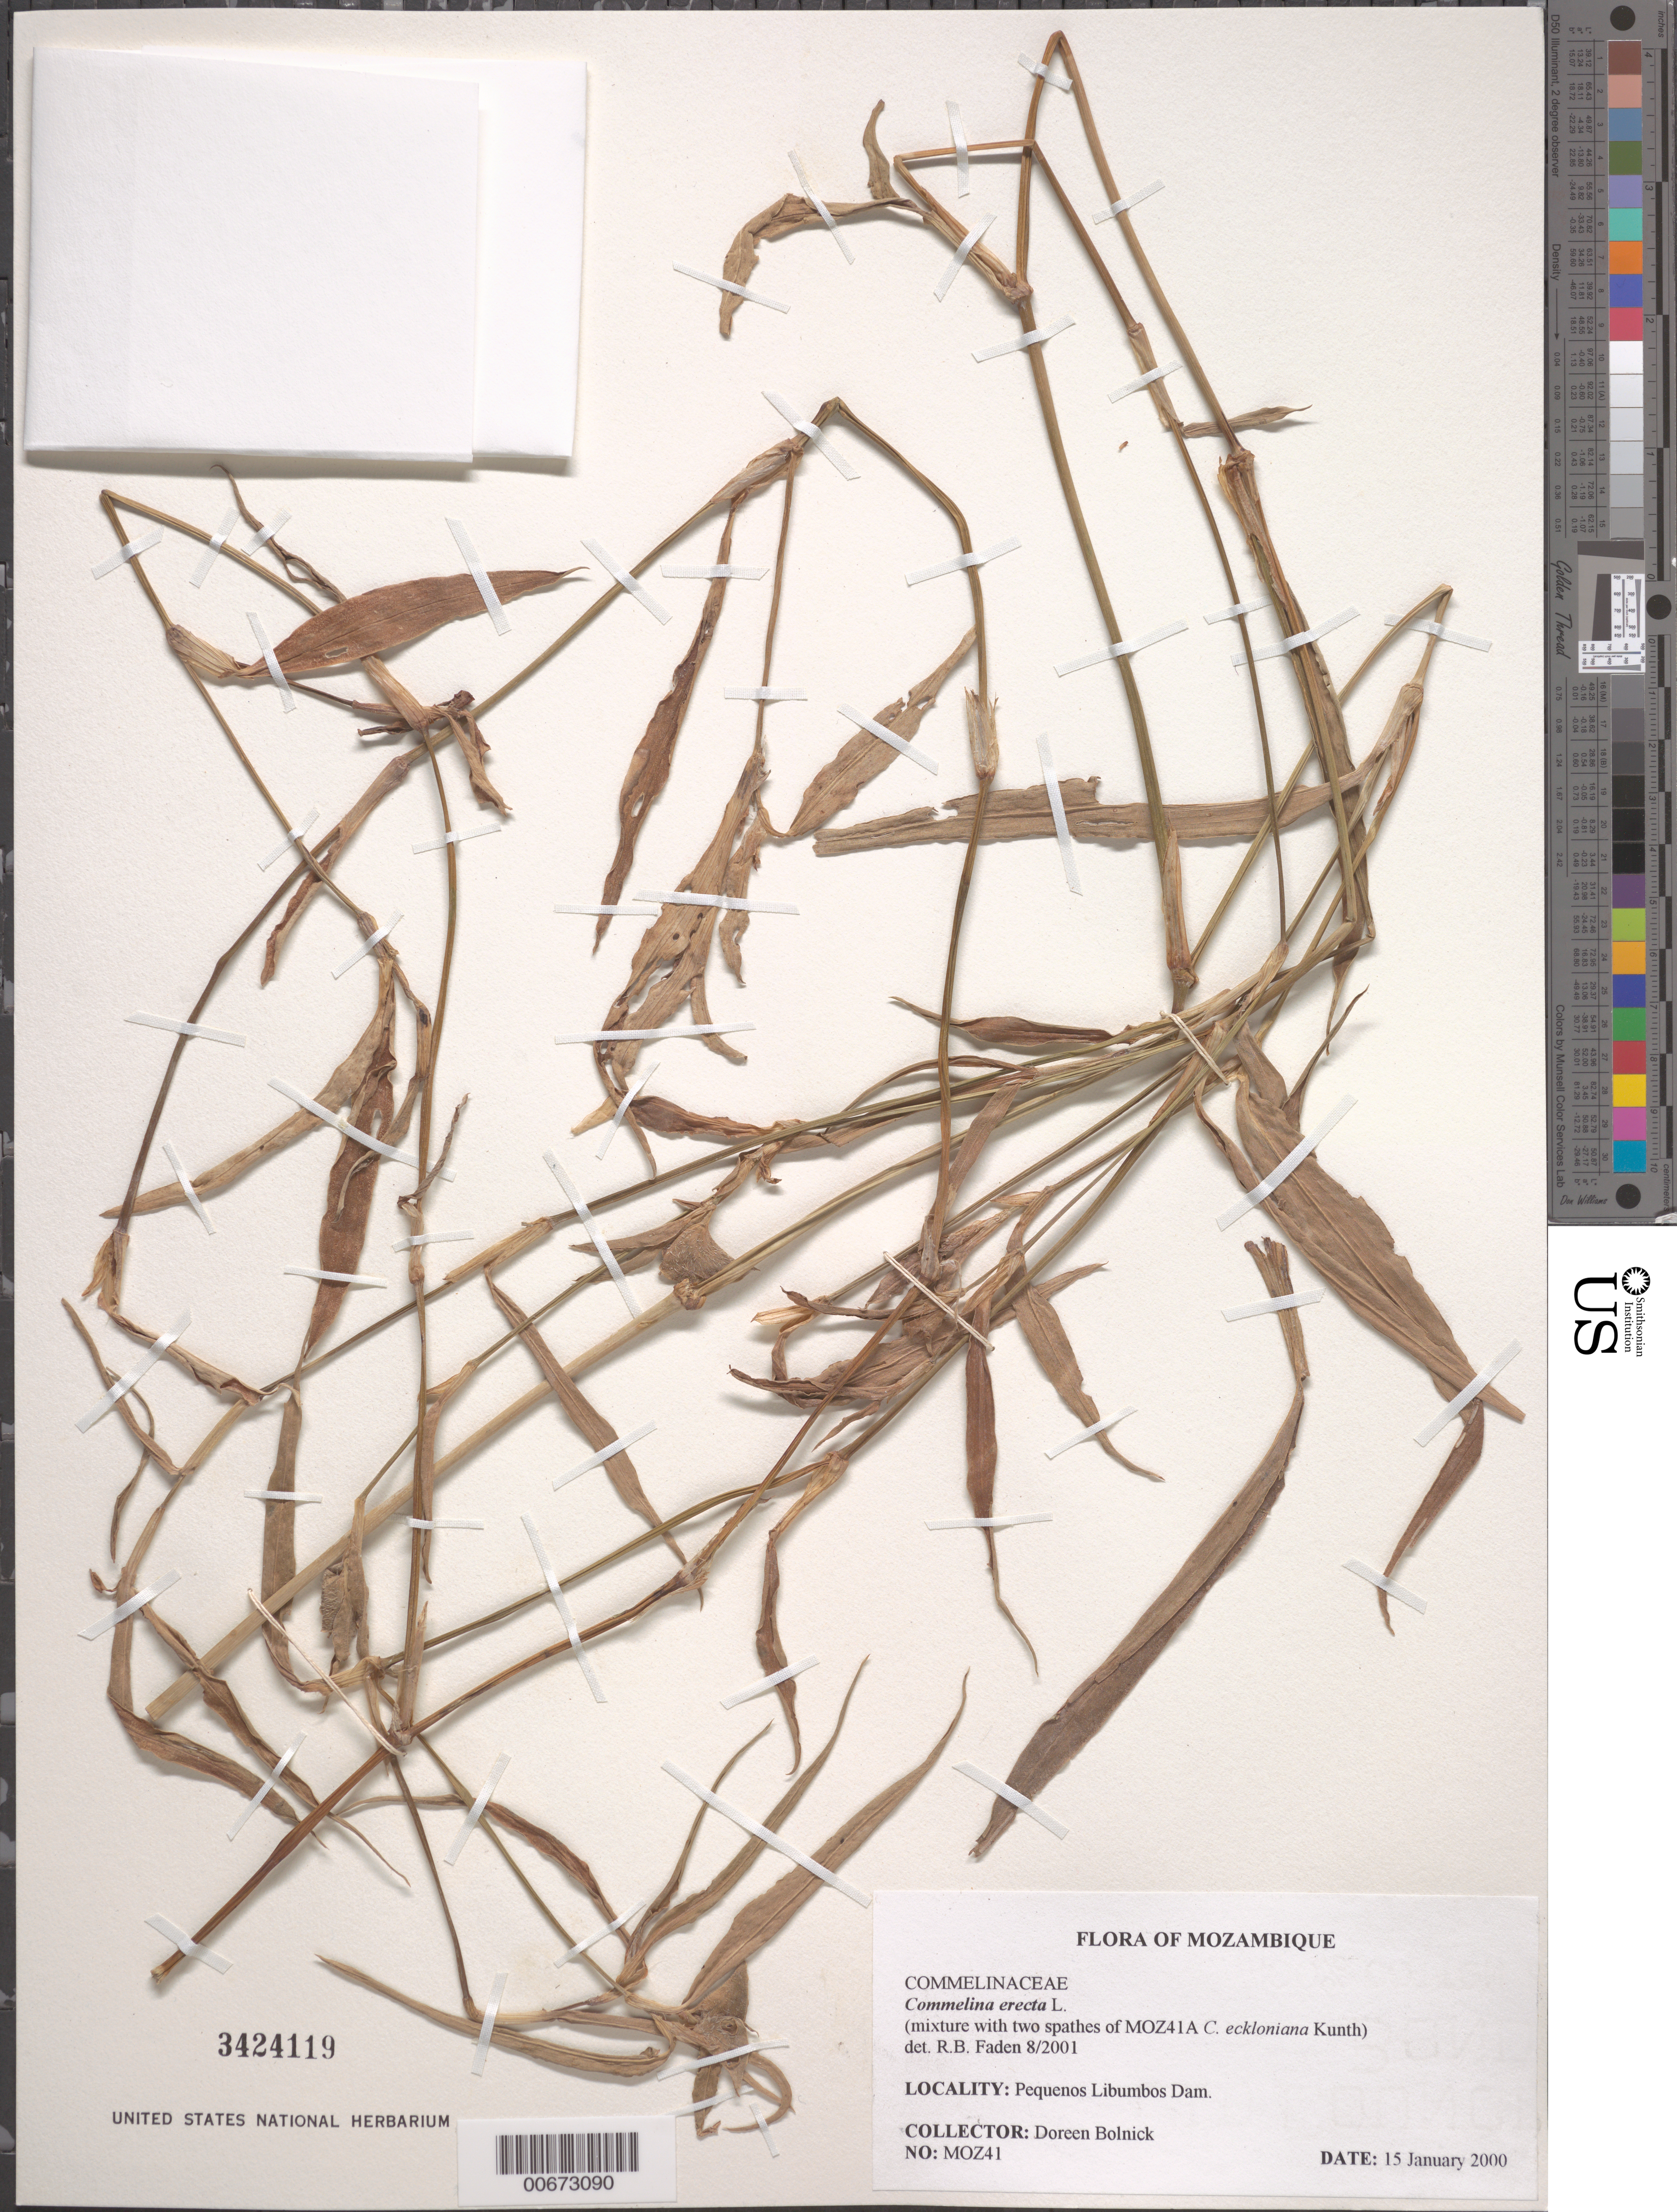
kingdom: Plantae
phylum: Tracheophyta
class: Liliopsida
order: Commelinales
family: Commelinaceae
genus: Commelina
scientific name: Commelina erecta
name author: L.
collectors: D. Bolnick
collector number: MOZ41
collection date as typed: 15 Jan 2000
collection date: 2000-01-15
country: Mozambique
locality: Pequenos Libumbos Dam.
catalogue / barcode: US 3424119